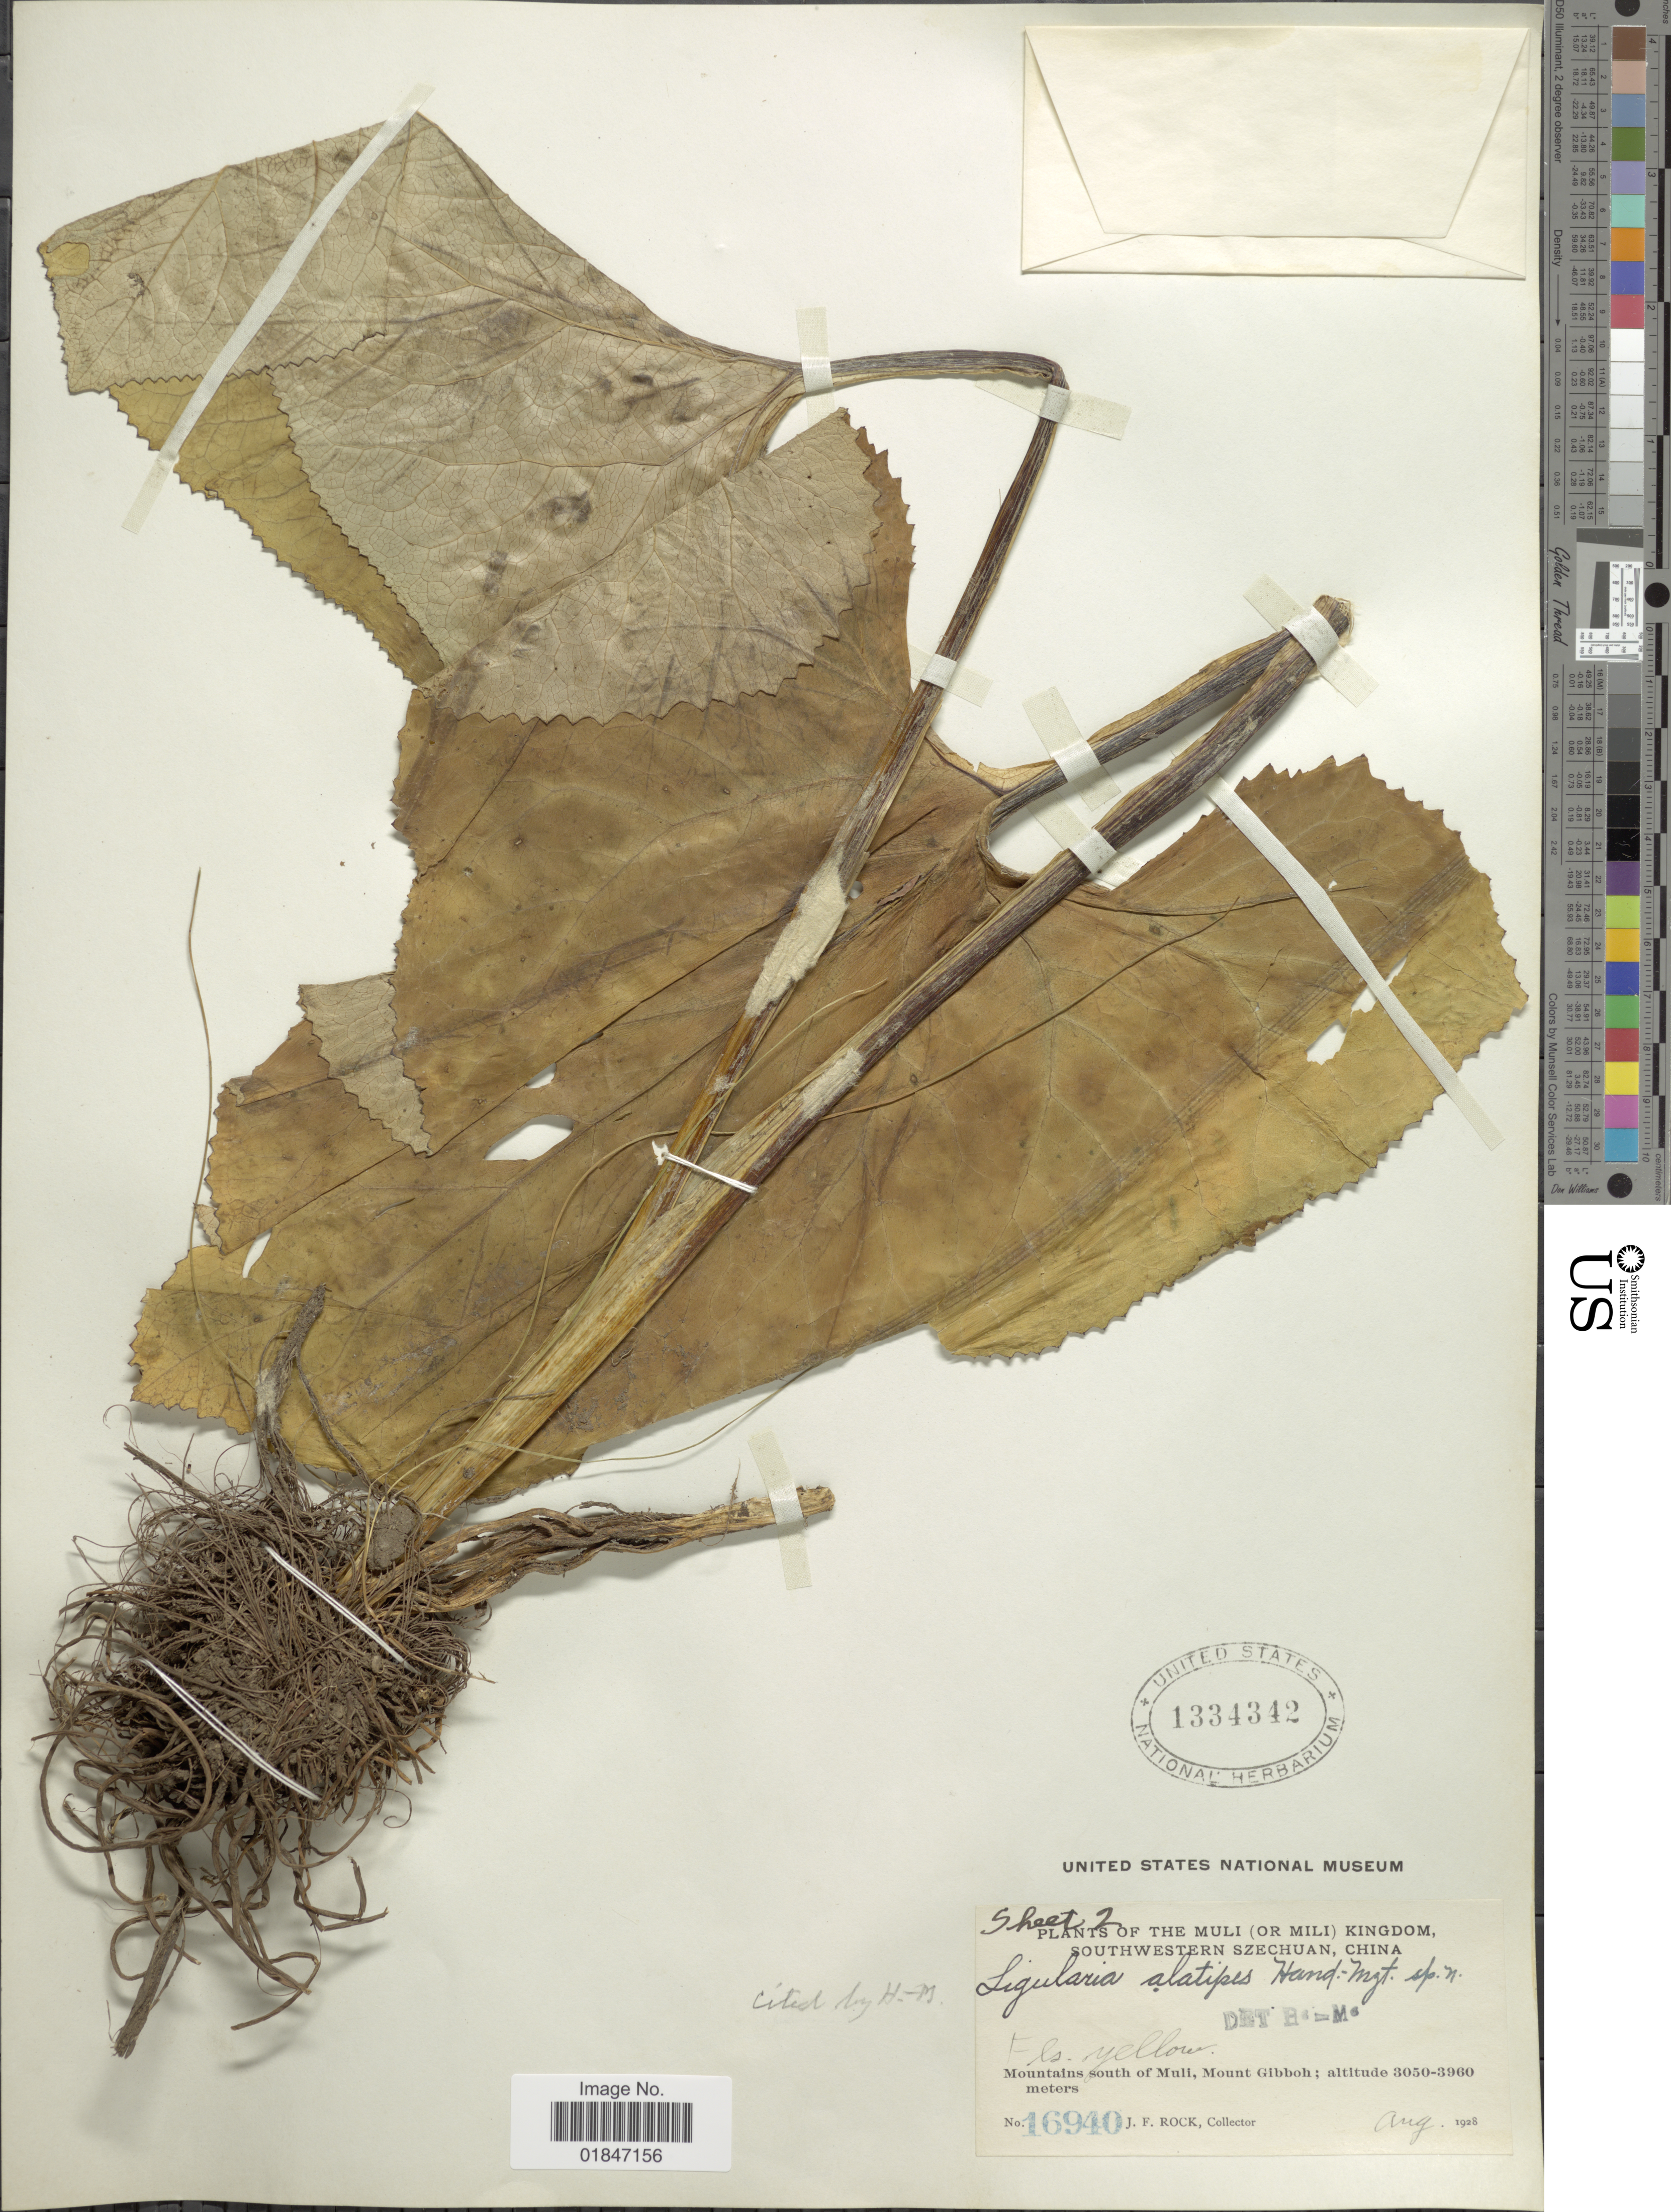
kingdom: Plantae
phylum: Tracheophyta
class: Magnoliopsida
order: Asterales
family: Asteraceae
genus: Ligularia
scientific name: Ligularia alatipes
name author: Hand.-Mazz.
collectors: J. Rock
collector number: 16940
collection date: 1928-08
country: China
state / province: Sichuan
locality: The Muli (Or Mili) Kingdom , Southwestern Szechuan, China. Mountains south of Muli, Mount Gibboh.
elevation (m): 3050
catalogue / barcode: US 1334342